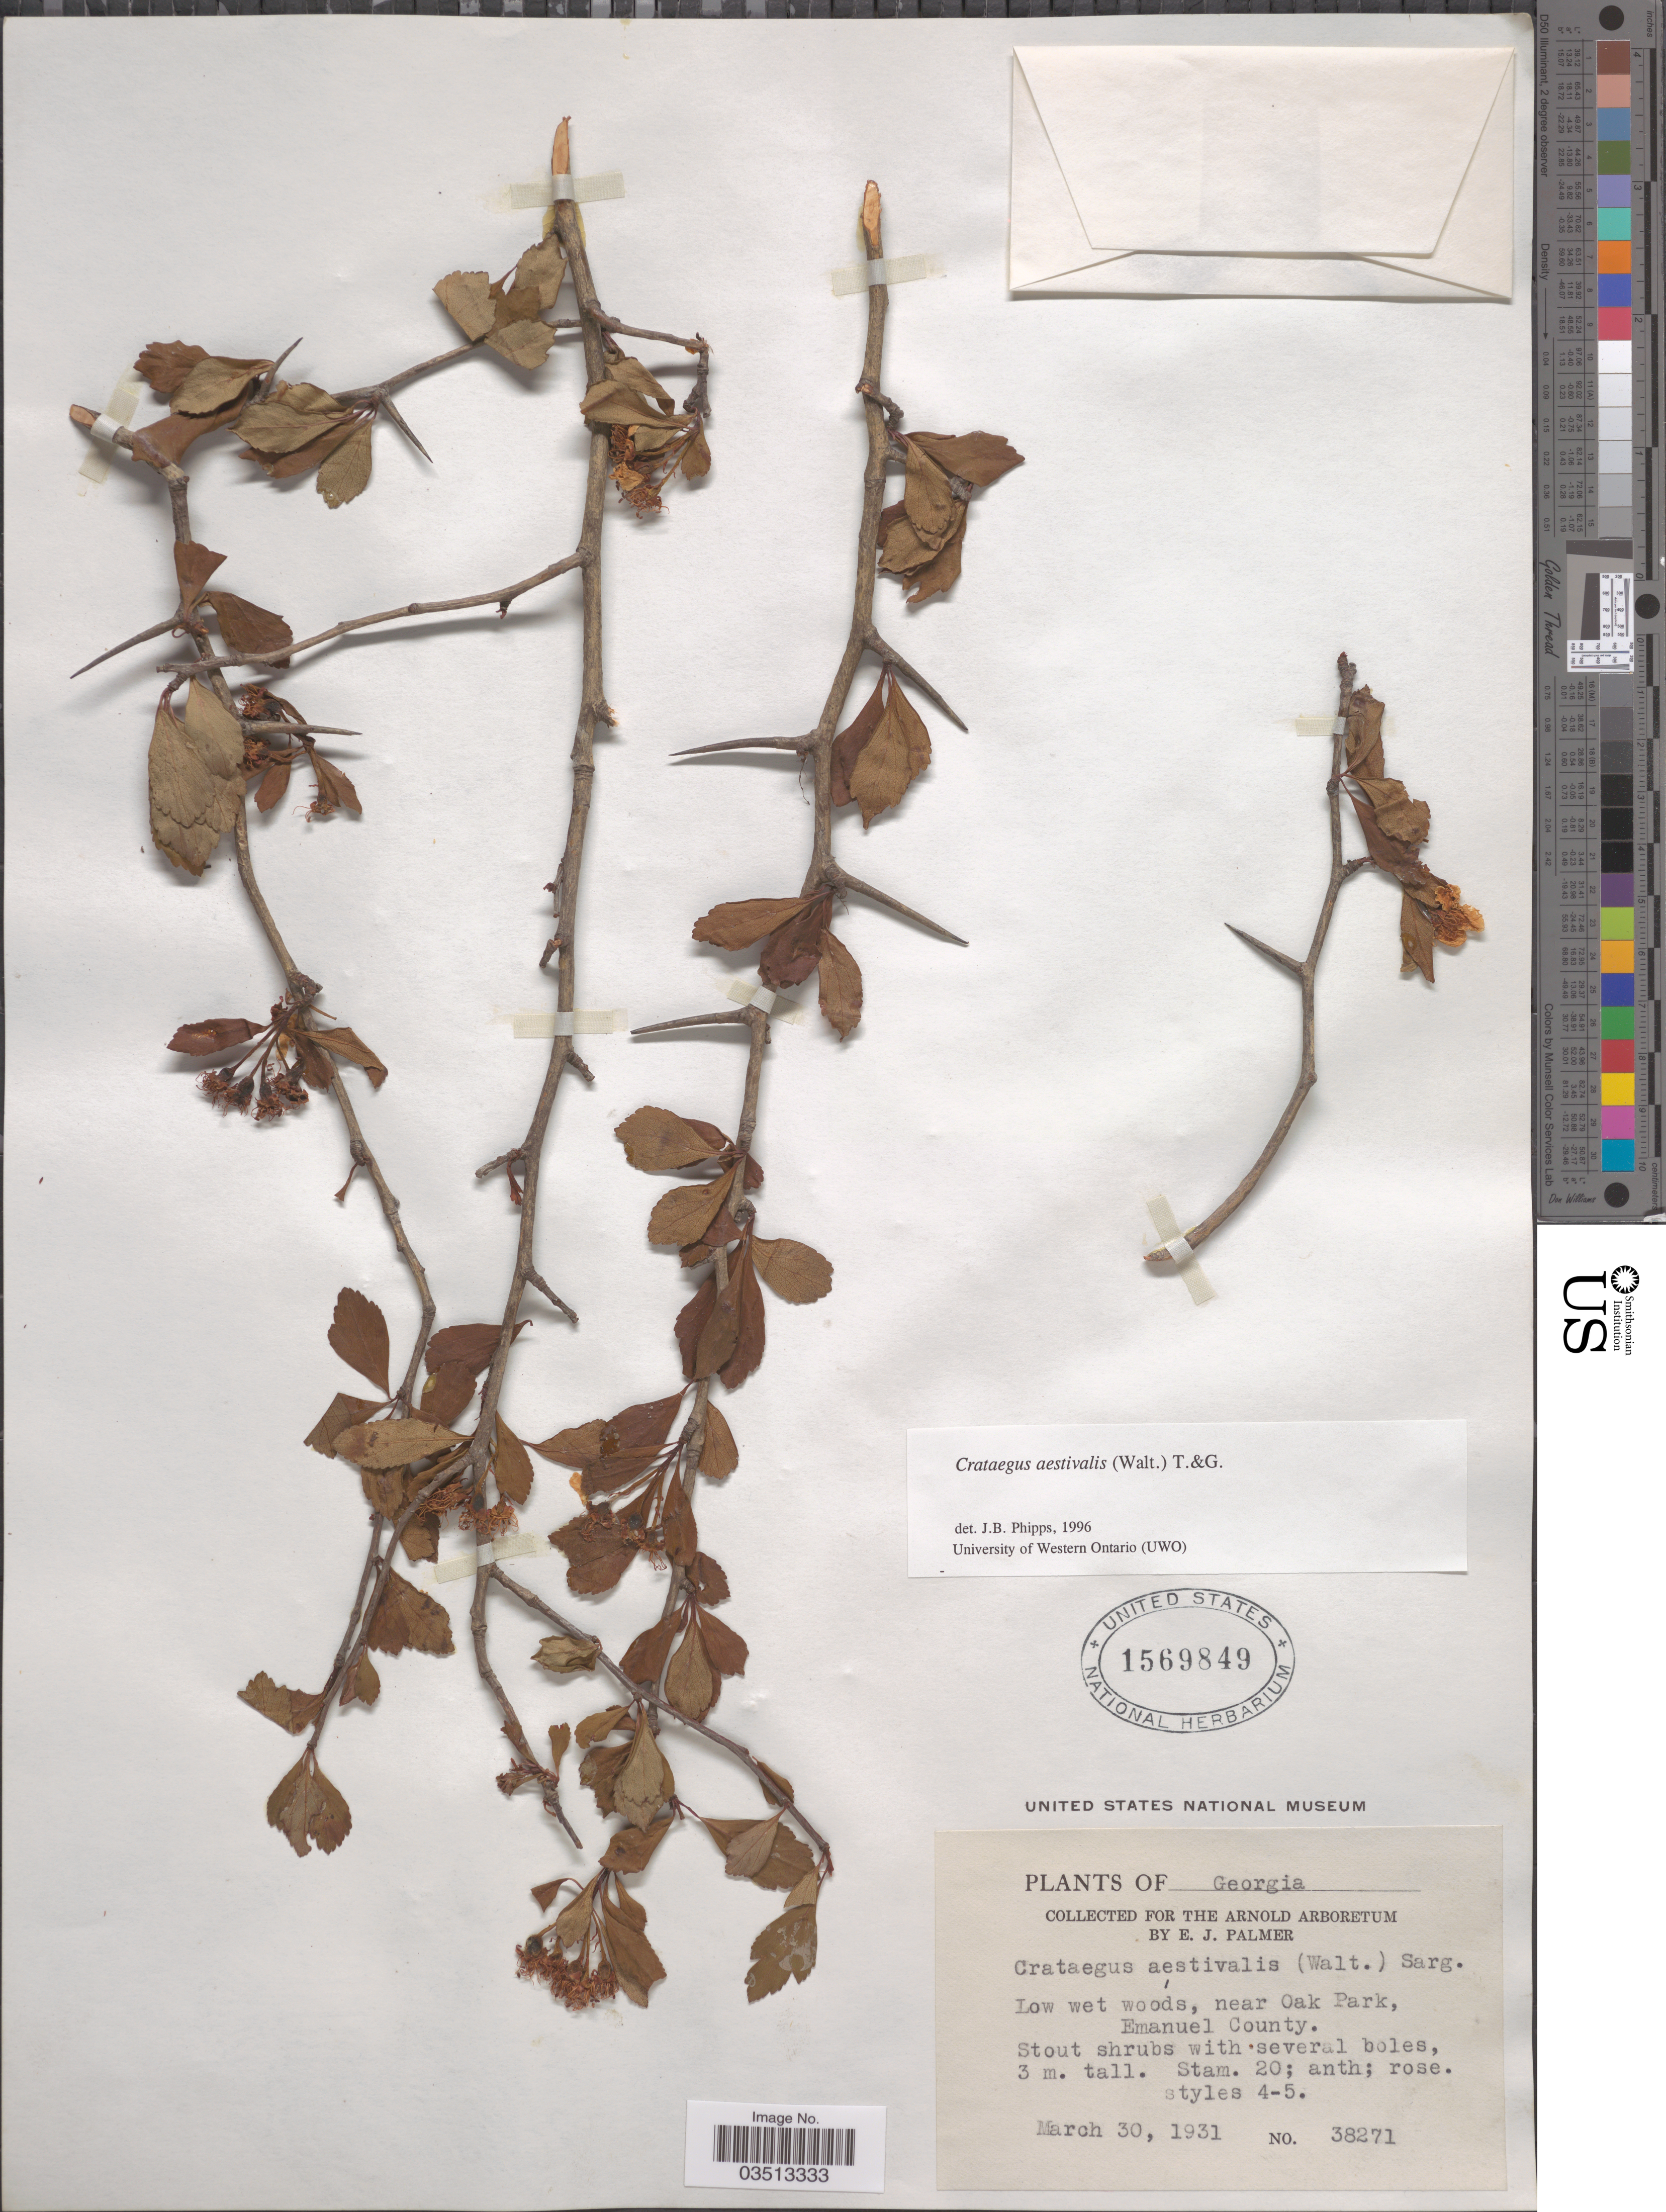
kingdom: Plantae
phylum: Tracheophyta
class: Magnoliopsida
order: Rosales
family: Rosaceae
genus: Crataegus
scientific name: Crataegus aestivalis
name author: (Walter) Torr. & A. Gray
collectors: E. J. Palmer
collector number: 38271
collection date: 1931-03-30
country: United States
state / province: Georgia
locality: Near Oak Park, Emanuel County.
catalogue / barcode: US 1569849